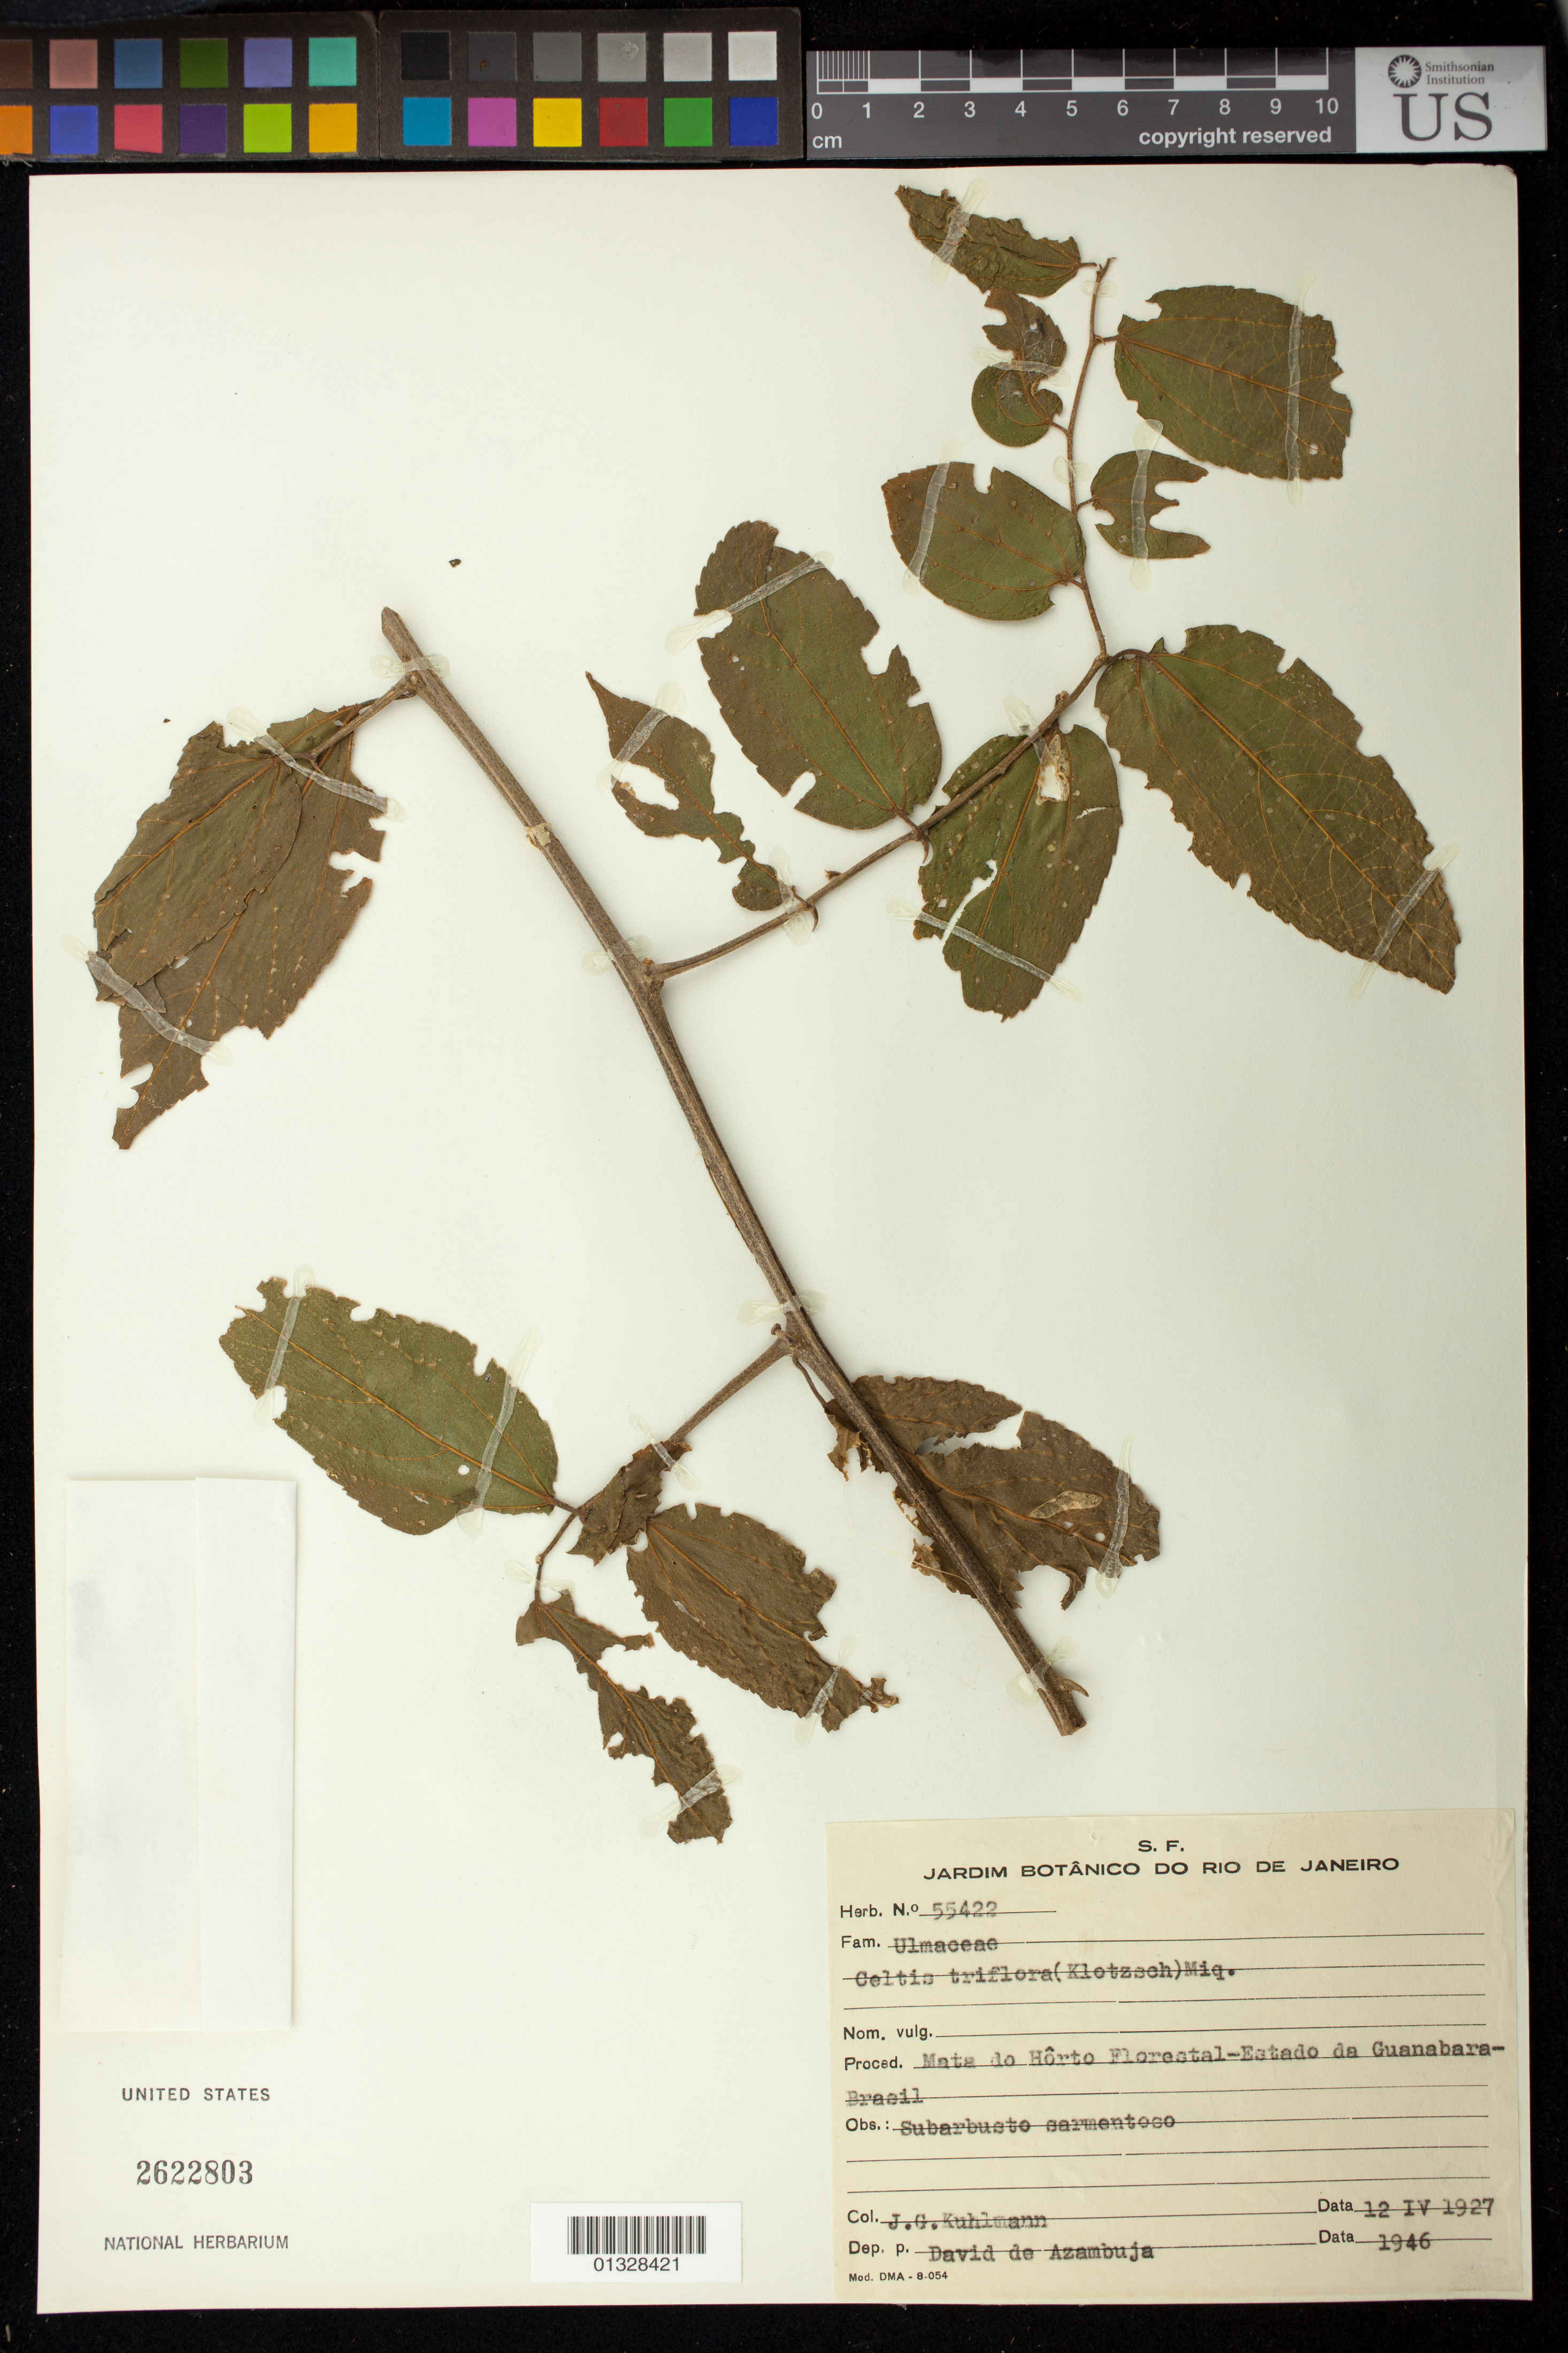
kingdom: Plantae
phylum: Tracheophyta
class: Magnoliopsida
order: Rosales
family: Cannabaceae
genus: Celtis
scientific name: Celtis triflora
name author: (Klotzsch) Ruiz ex Miq.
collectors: J. G. Kuhlmann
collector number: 55422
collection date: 1927-04-12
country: Brazil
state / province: Rio de Janeiro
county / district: Rio de Janeiro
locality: Horto Florestal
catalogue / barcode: US 2622803